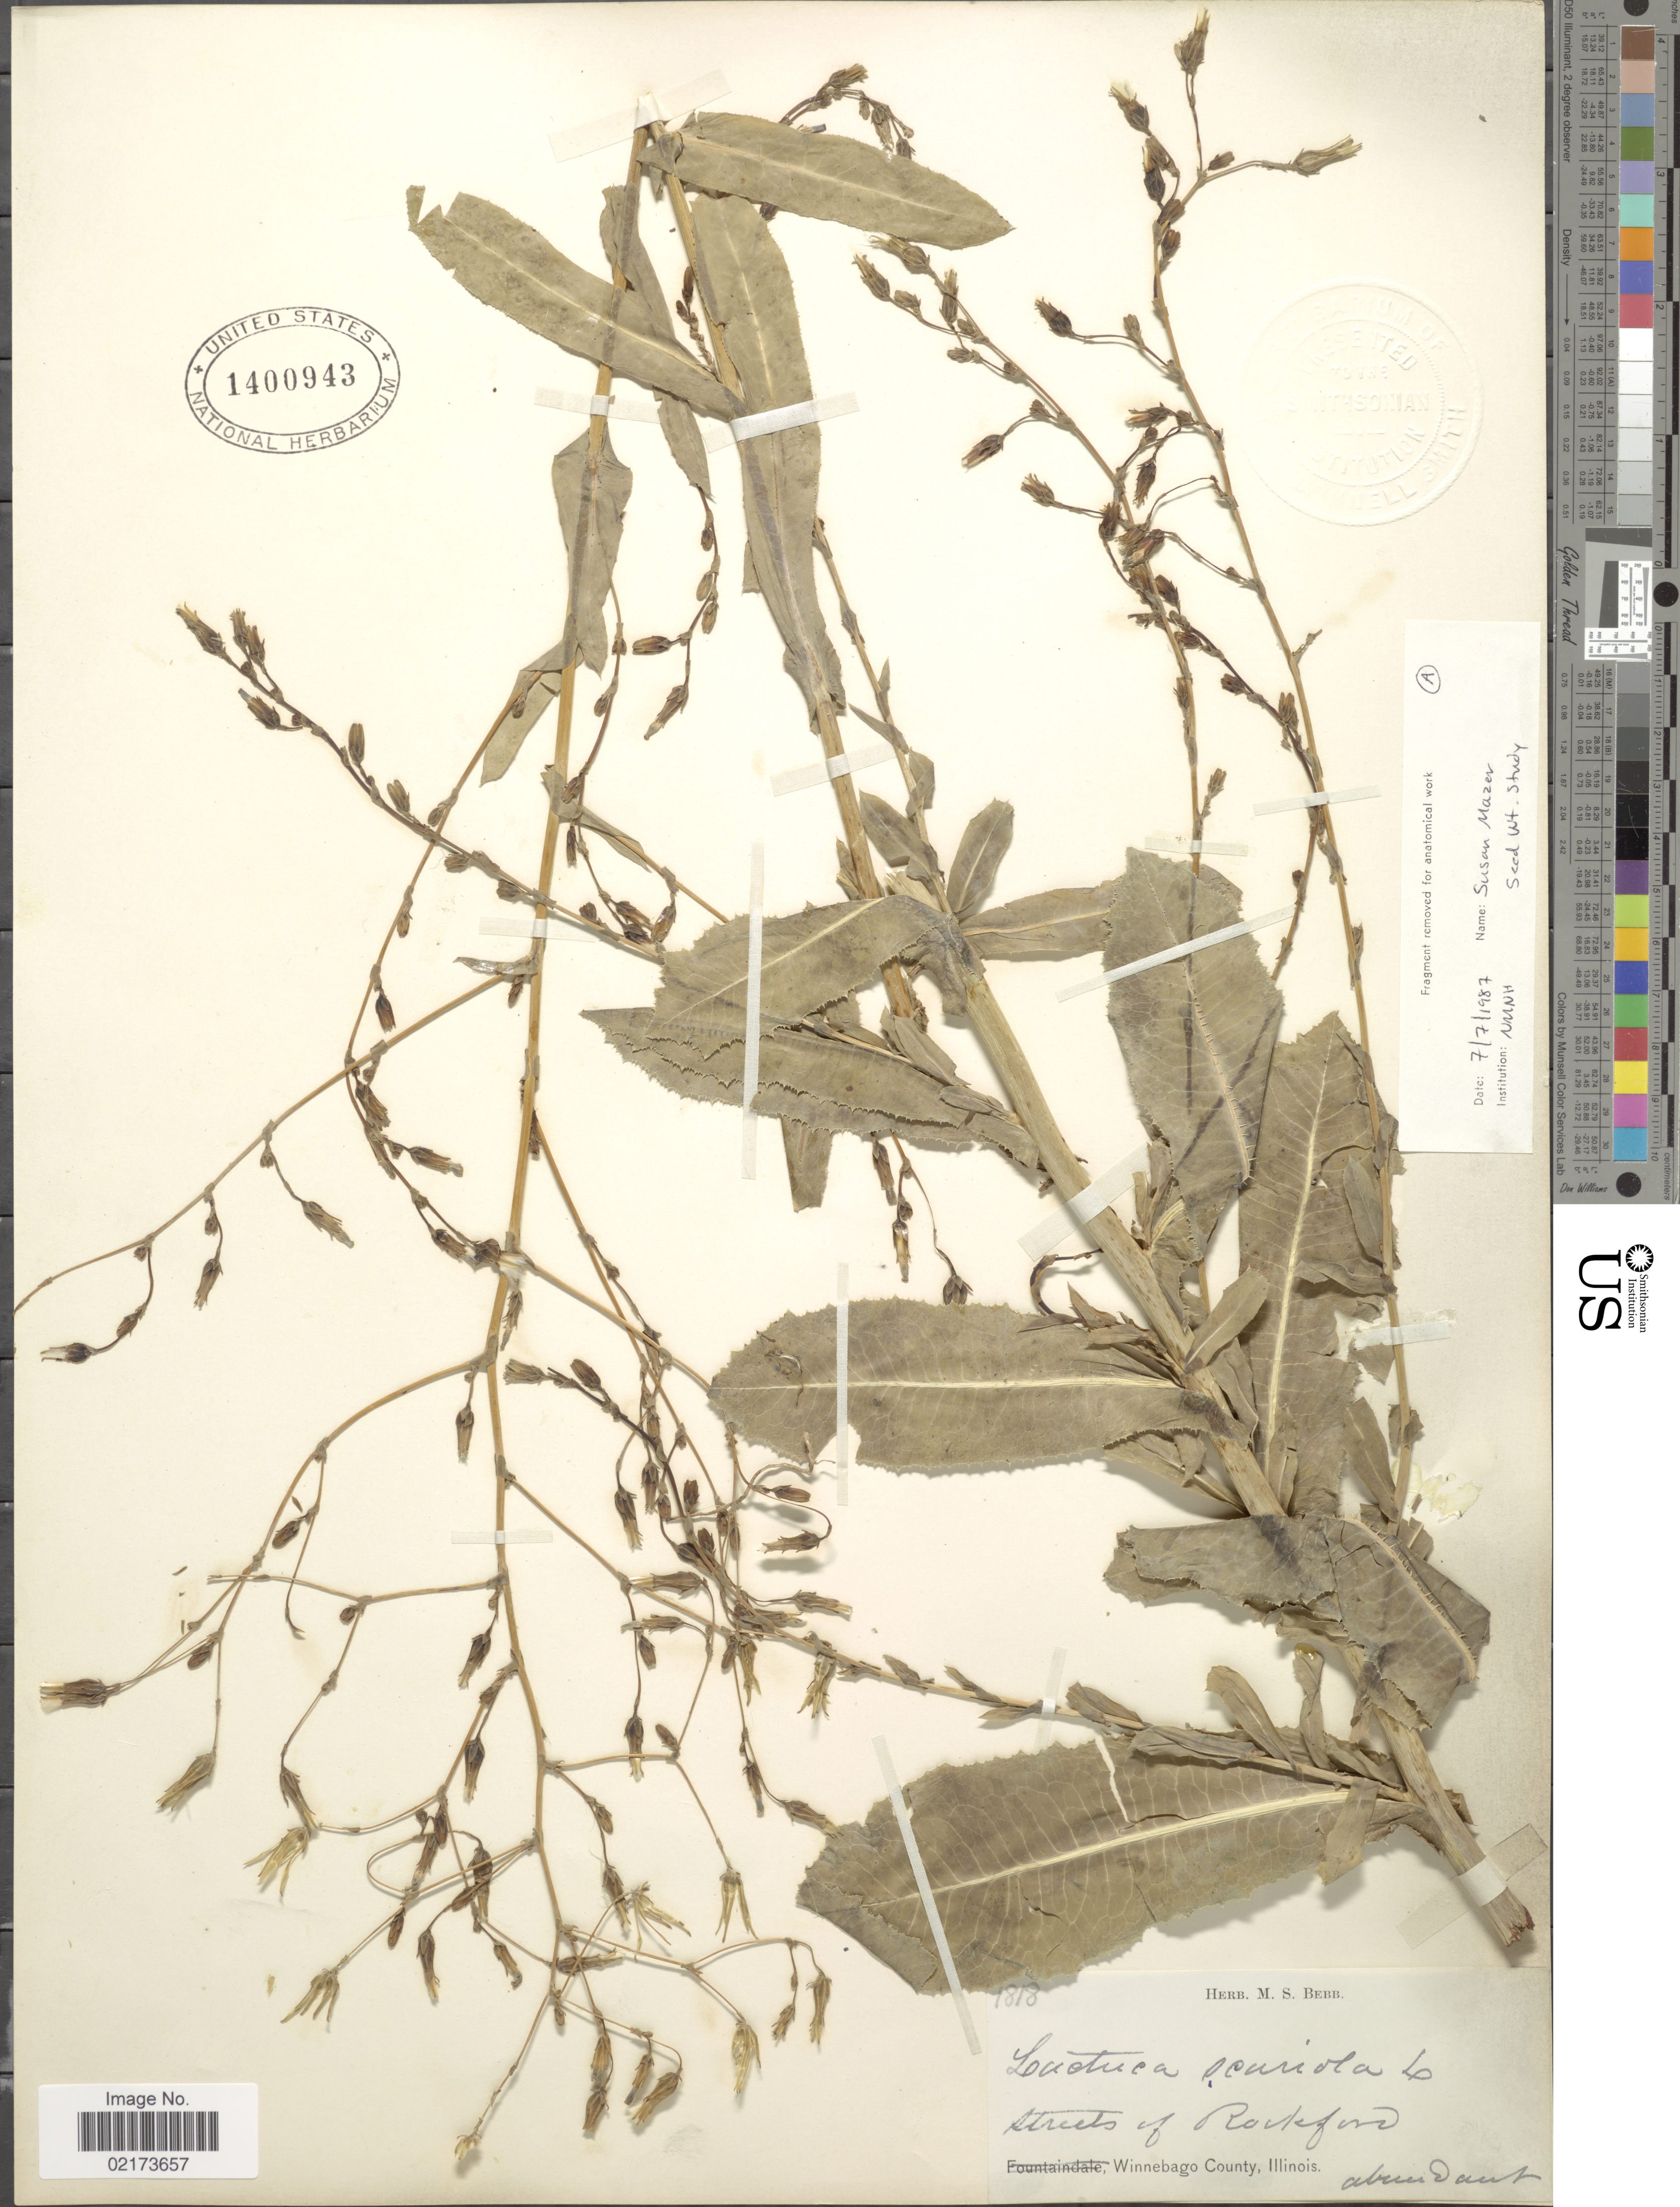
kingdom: Plantae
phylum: Tracheophyta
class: Magnoliopsida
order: Asterales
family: Asteraceae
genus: Lactuca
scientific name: Lactuca serriola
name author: L.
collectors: ex Herb. M. S. Bebb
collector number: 1818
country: United States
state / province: Illinois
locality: Streets of Rockford, Winnebago County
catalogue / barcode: US 1400943